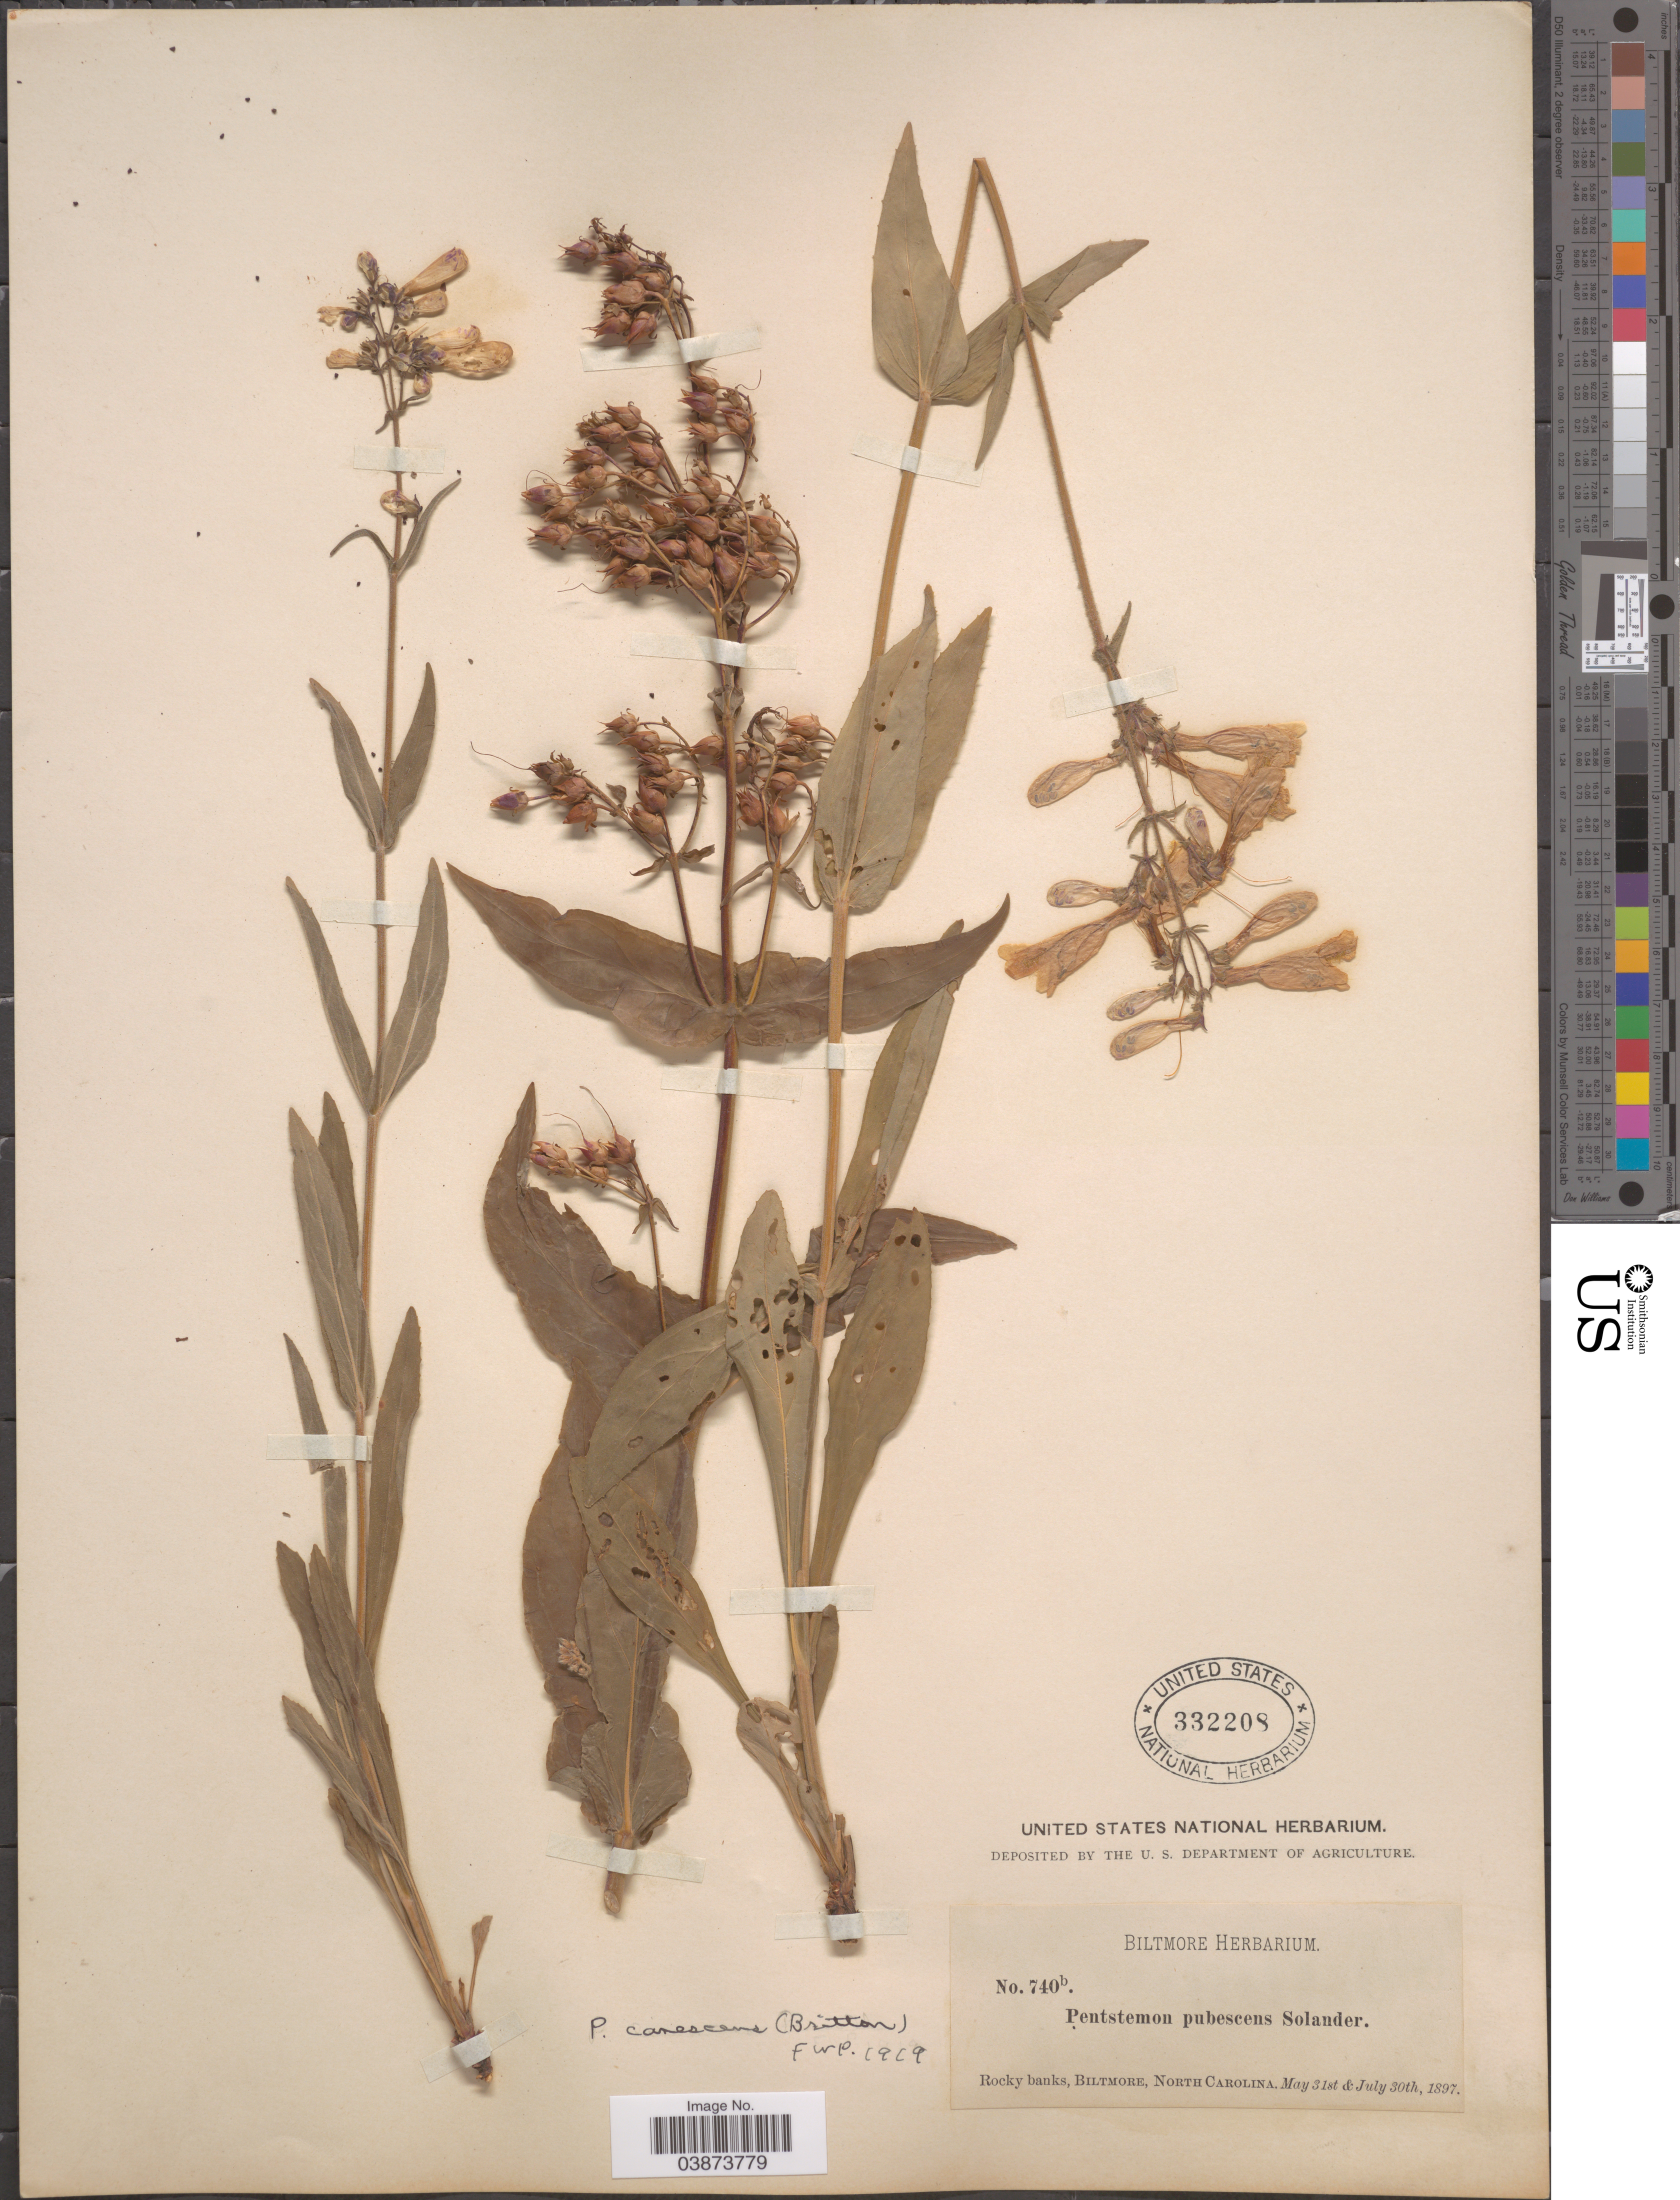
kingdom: Plantae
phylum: Tracheophyta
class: Magnoliopsida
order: Lamiales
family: Plantaginaceae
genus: Penstemon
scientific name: Penstemon canescens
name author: L.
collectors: ex herb. Biltmore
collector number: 740b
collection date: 1897-05-31/1897-07-30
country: United States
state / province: North Carolina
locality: Rocky banks, Biltmore.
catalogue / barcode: US 332208